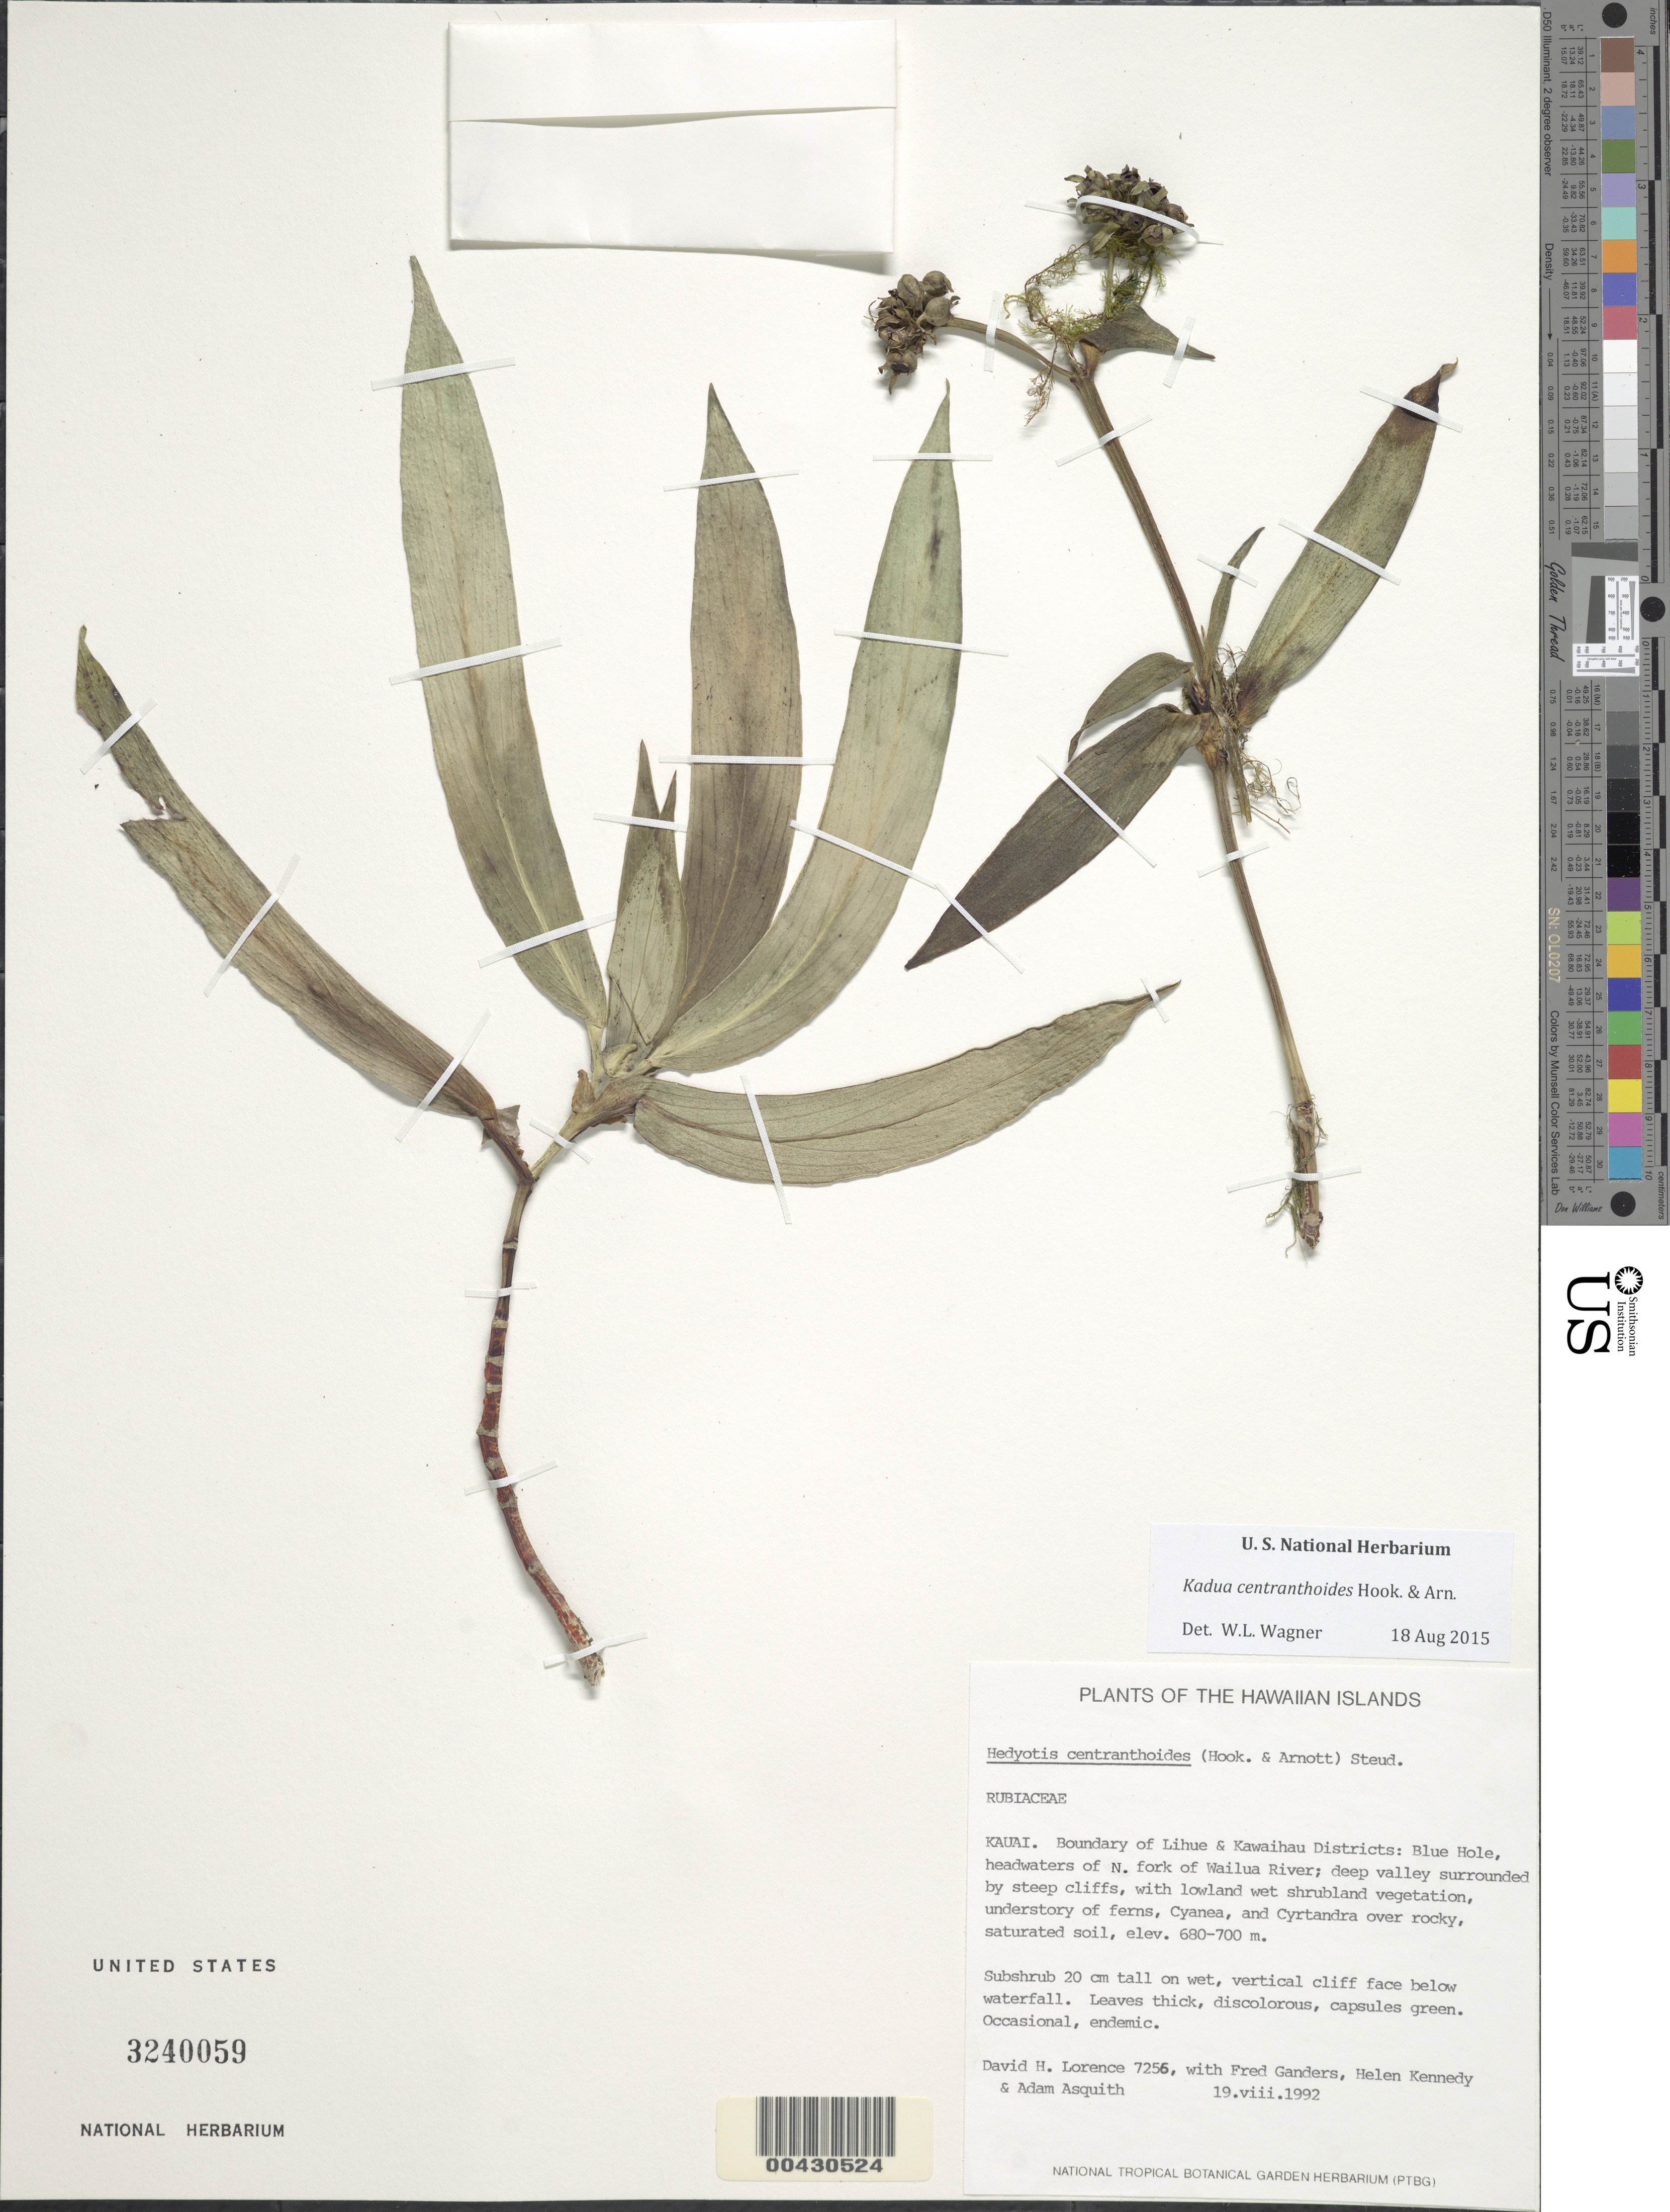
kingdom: Plantae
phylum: Tracheophyta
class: Magnoliopsida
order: Gentianales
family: Rubiaceae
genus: Kadua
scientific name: Kadua centranthoides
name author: Hook. & Arn.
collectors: D. Lorence, F. R. Ganders, H. Kennedy & A. Asquith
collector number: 7256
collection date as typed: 19 Aug 1992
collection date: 1992-08-19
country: United States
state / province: Hawaii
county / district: Kauai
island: Kaua'i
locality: Boundary of Lihue and Kawaihau Districts, Blue Hole, headwtrs of N fork of Wailua River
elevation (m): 680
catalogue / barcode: US 3240059